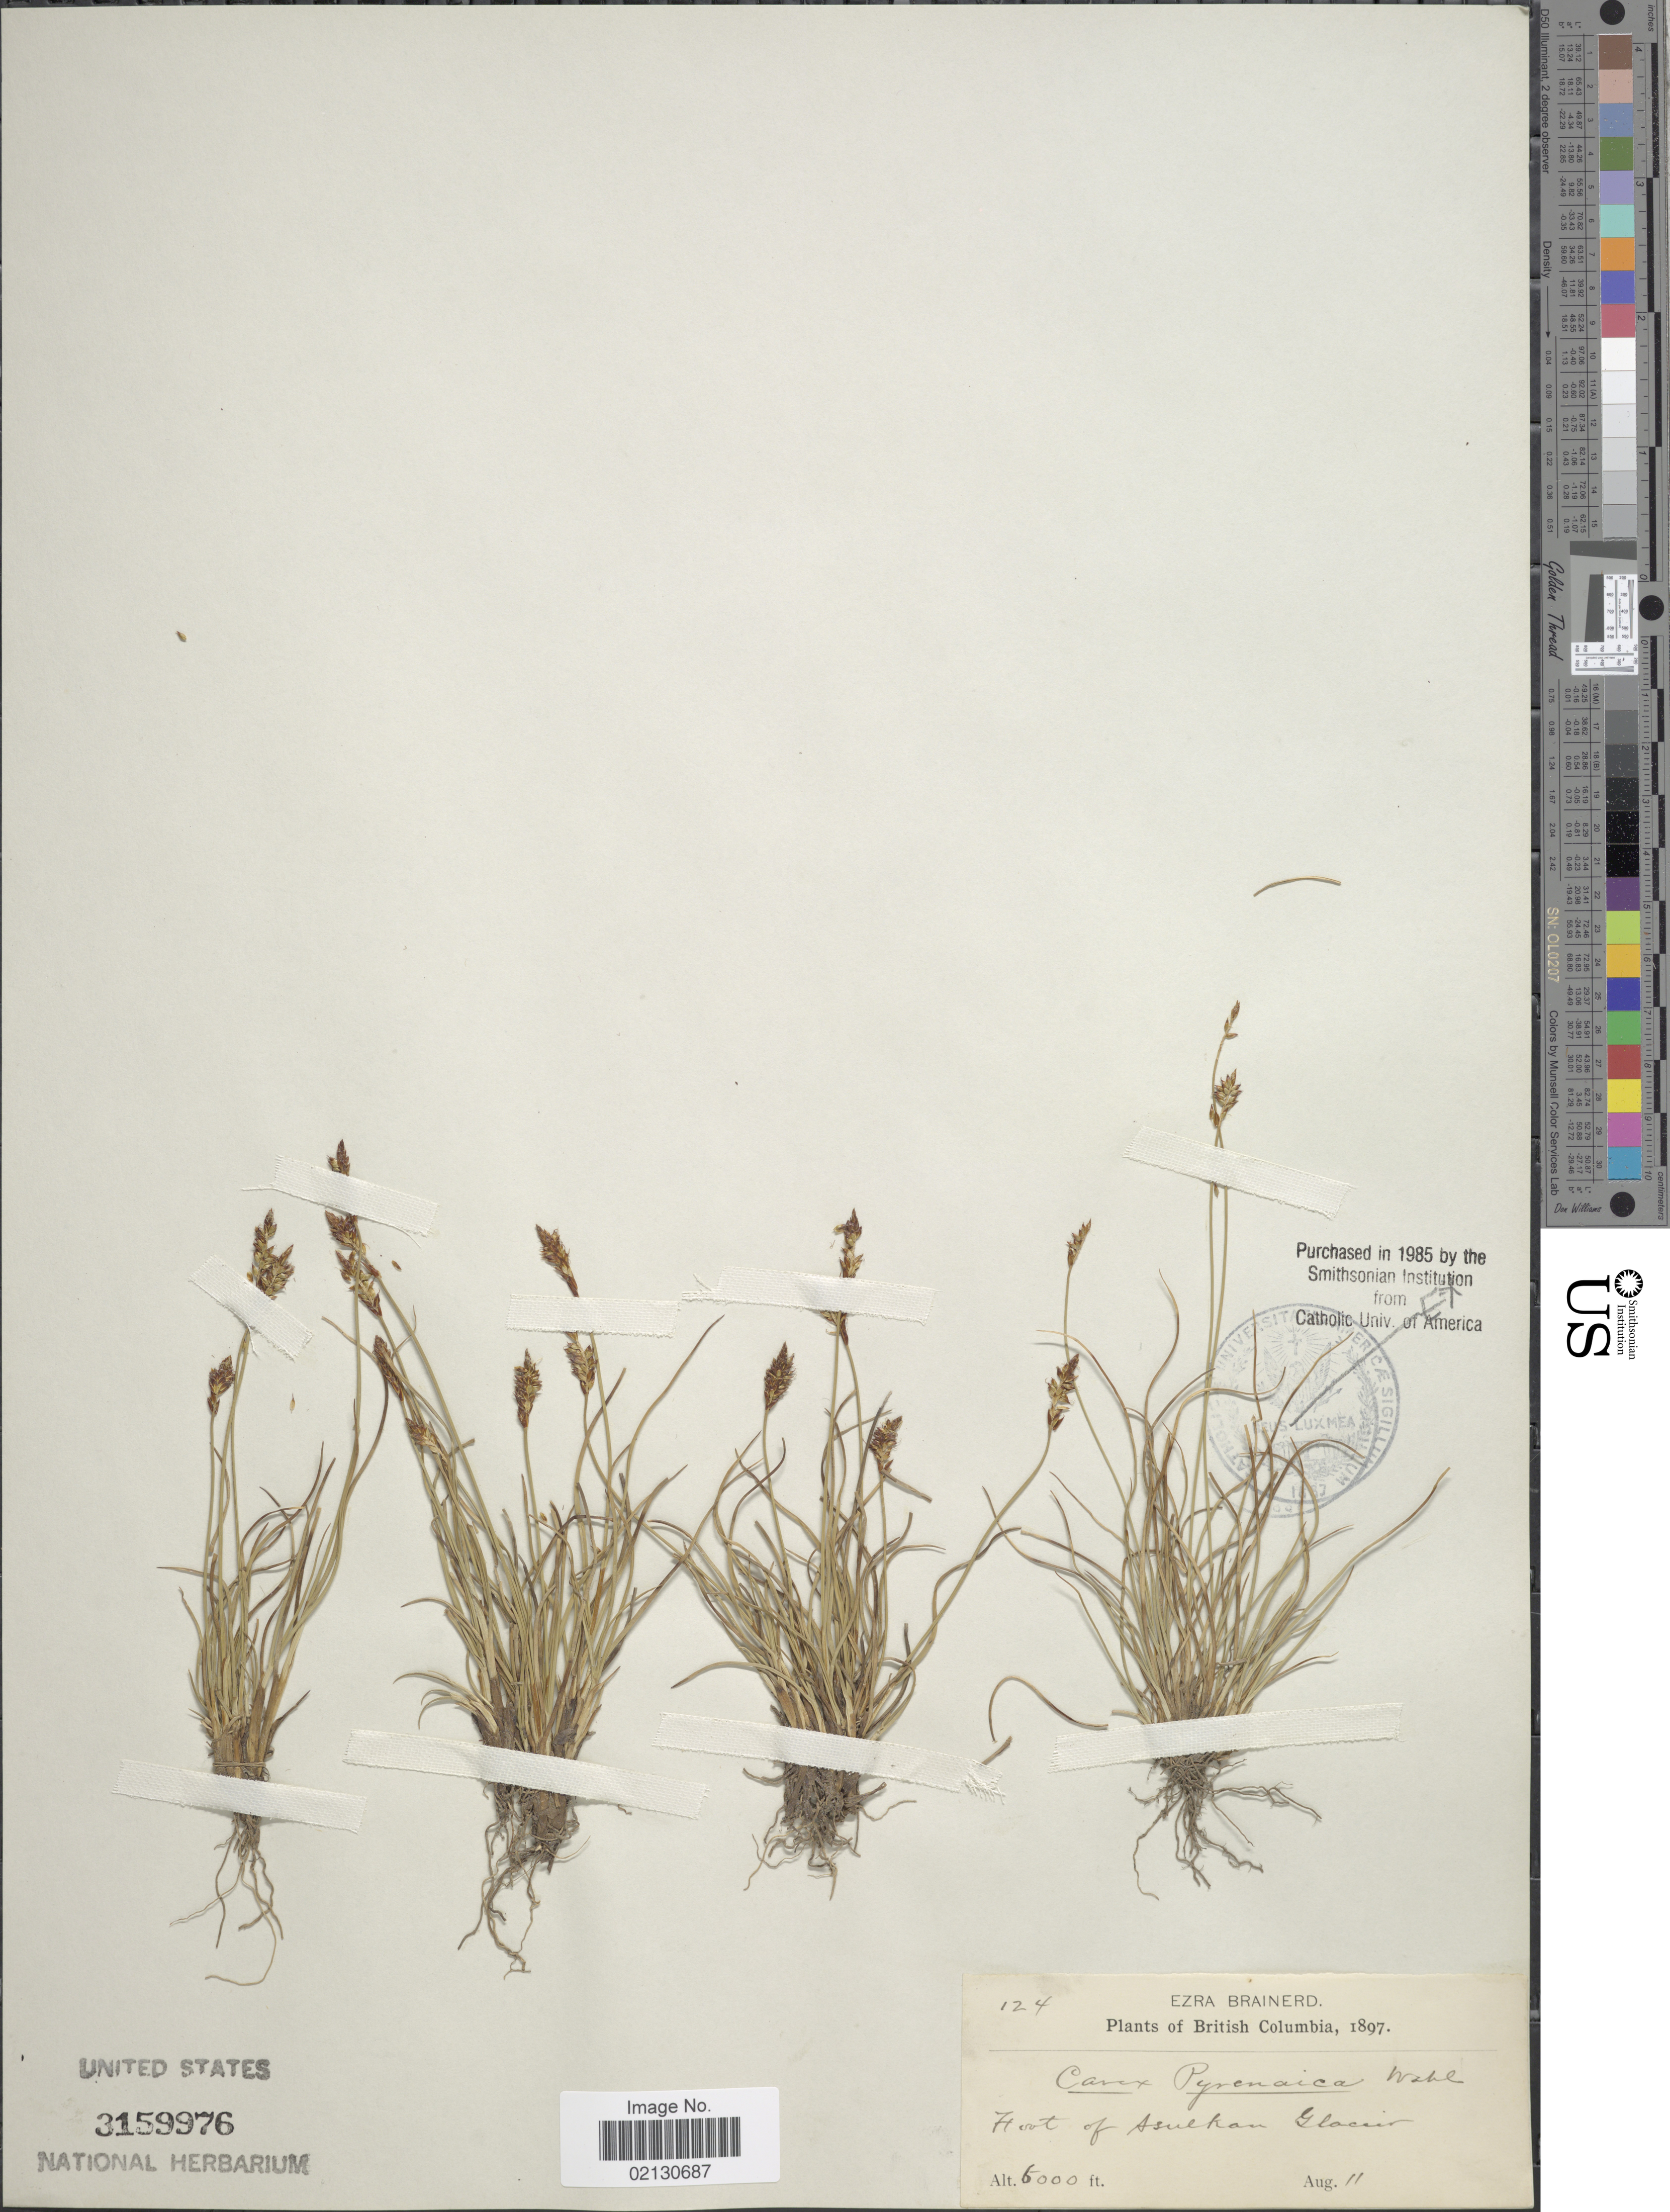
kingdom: Plantae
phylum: Tracheophyta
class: Liliopsida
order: Poales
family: Cyperaceae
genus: Carex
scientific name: Carex micropoda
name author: C.A. Mey.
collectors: E. Brainerd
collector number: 124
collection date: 1897-08-11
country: Canada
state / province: British Columbia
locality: Foot of Asulkan Glacier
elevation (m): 1829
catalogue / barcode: US 3159976